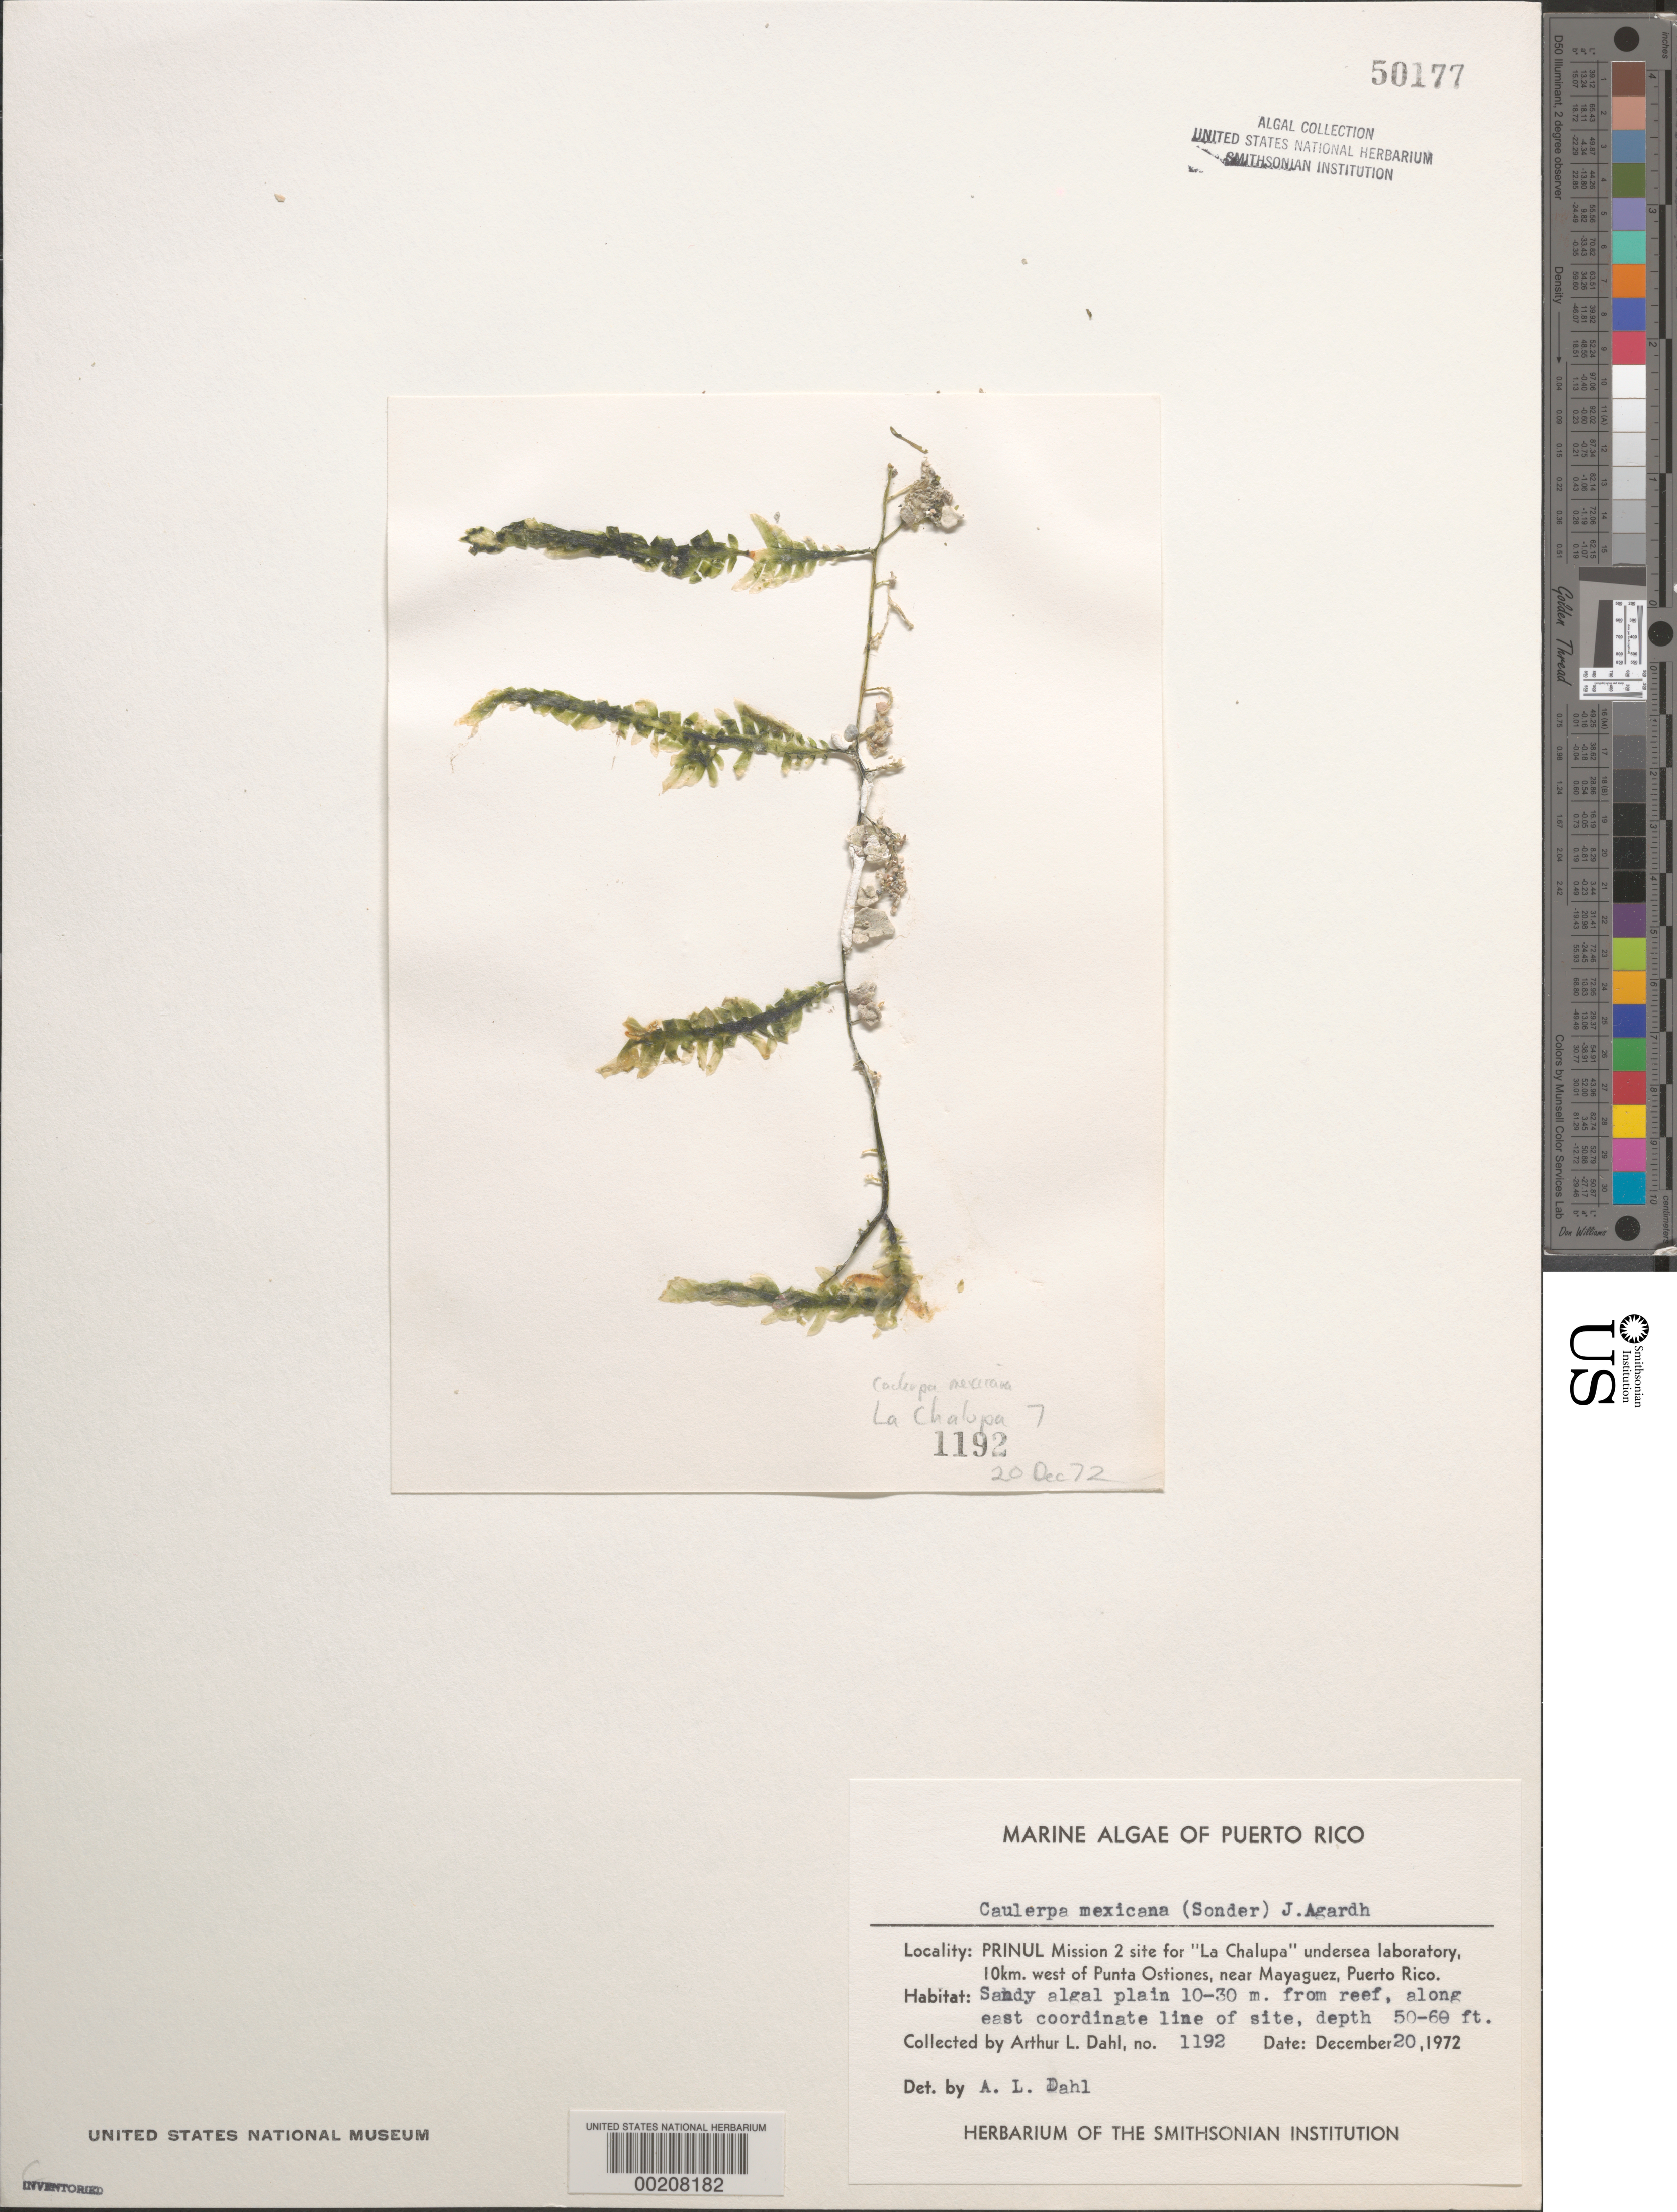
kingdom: Plantae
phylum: Chlorophyta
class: Ulvophyceae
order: Bryopsidales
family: Caulerpaceae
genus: Caulerpa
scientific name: Caulerpa mexicana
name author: Sond. ex Kütz.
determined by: Dahl, A. E.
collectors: A. Dahl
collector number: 1192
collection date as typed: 20 Dec 1972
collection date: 1972-12-20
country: Puerto Rico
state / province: Mayaguez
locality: La chalupa undersea laboratory, 10 km west of punta ostiones, near mayaguez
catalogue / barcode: US 50177